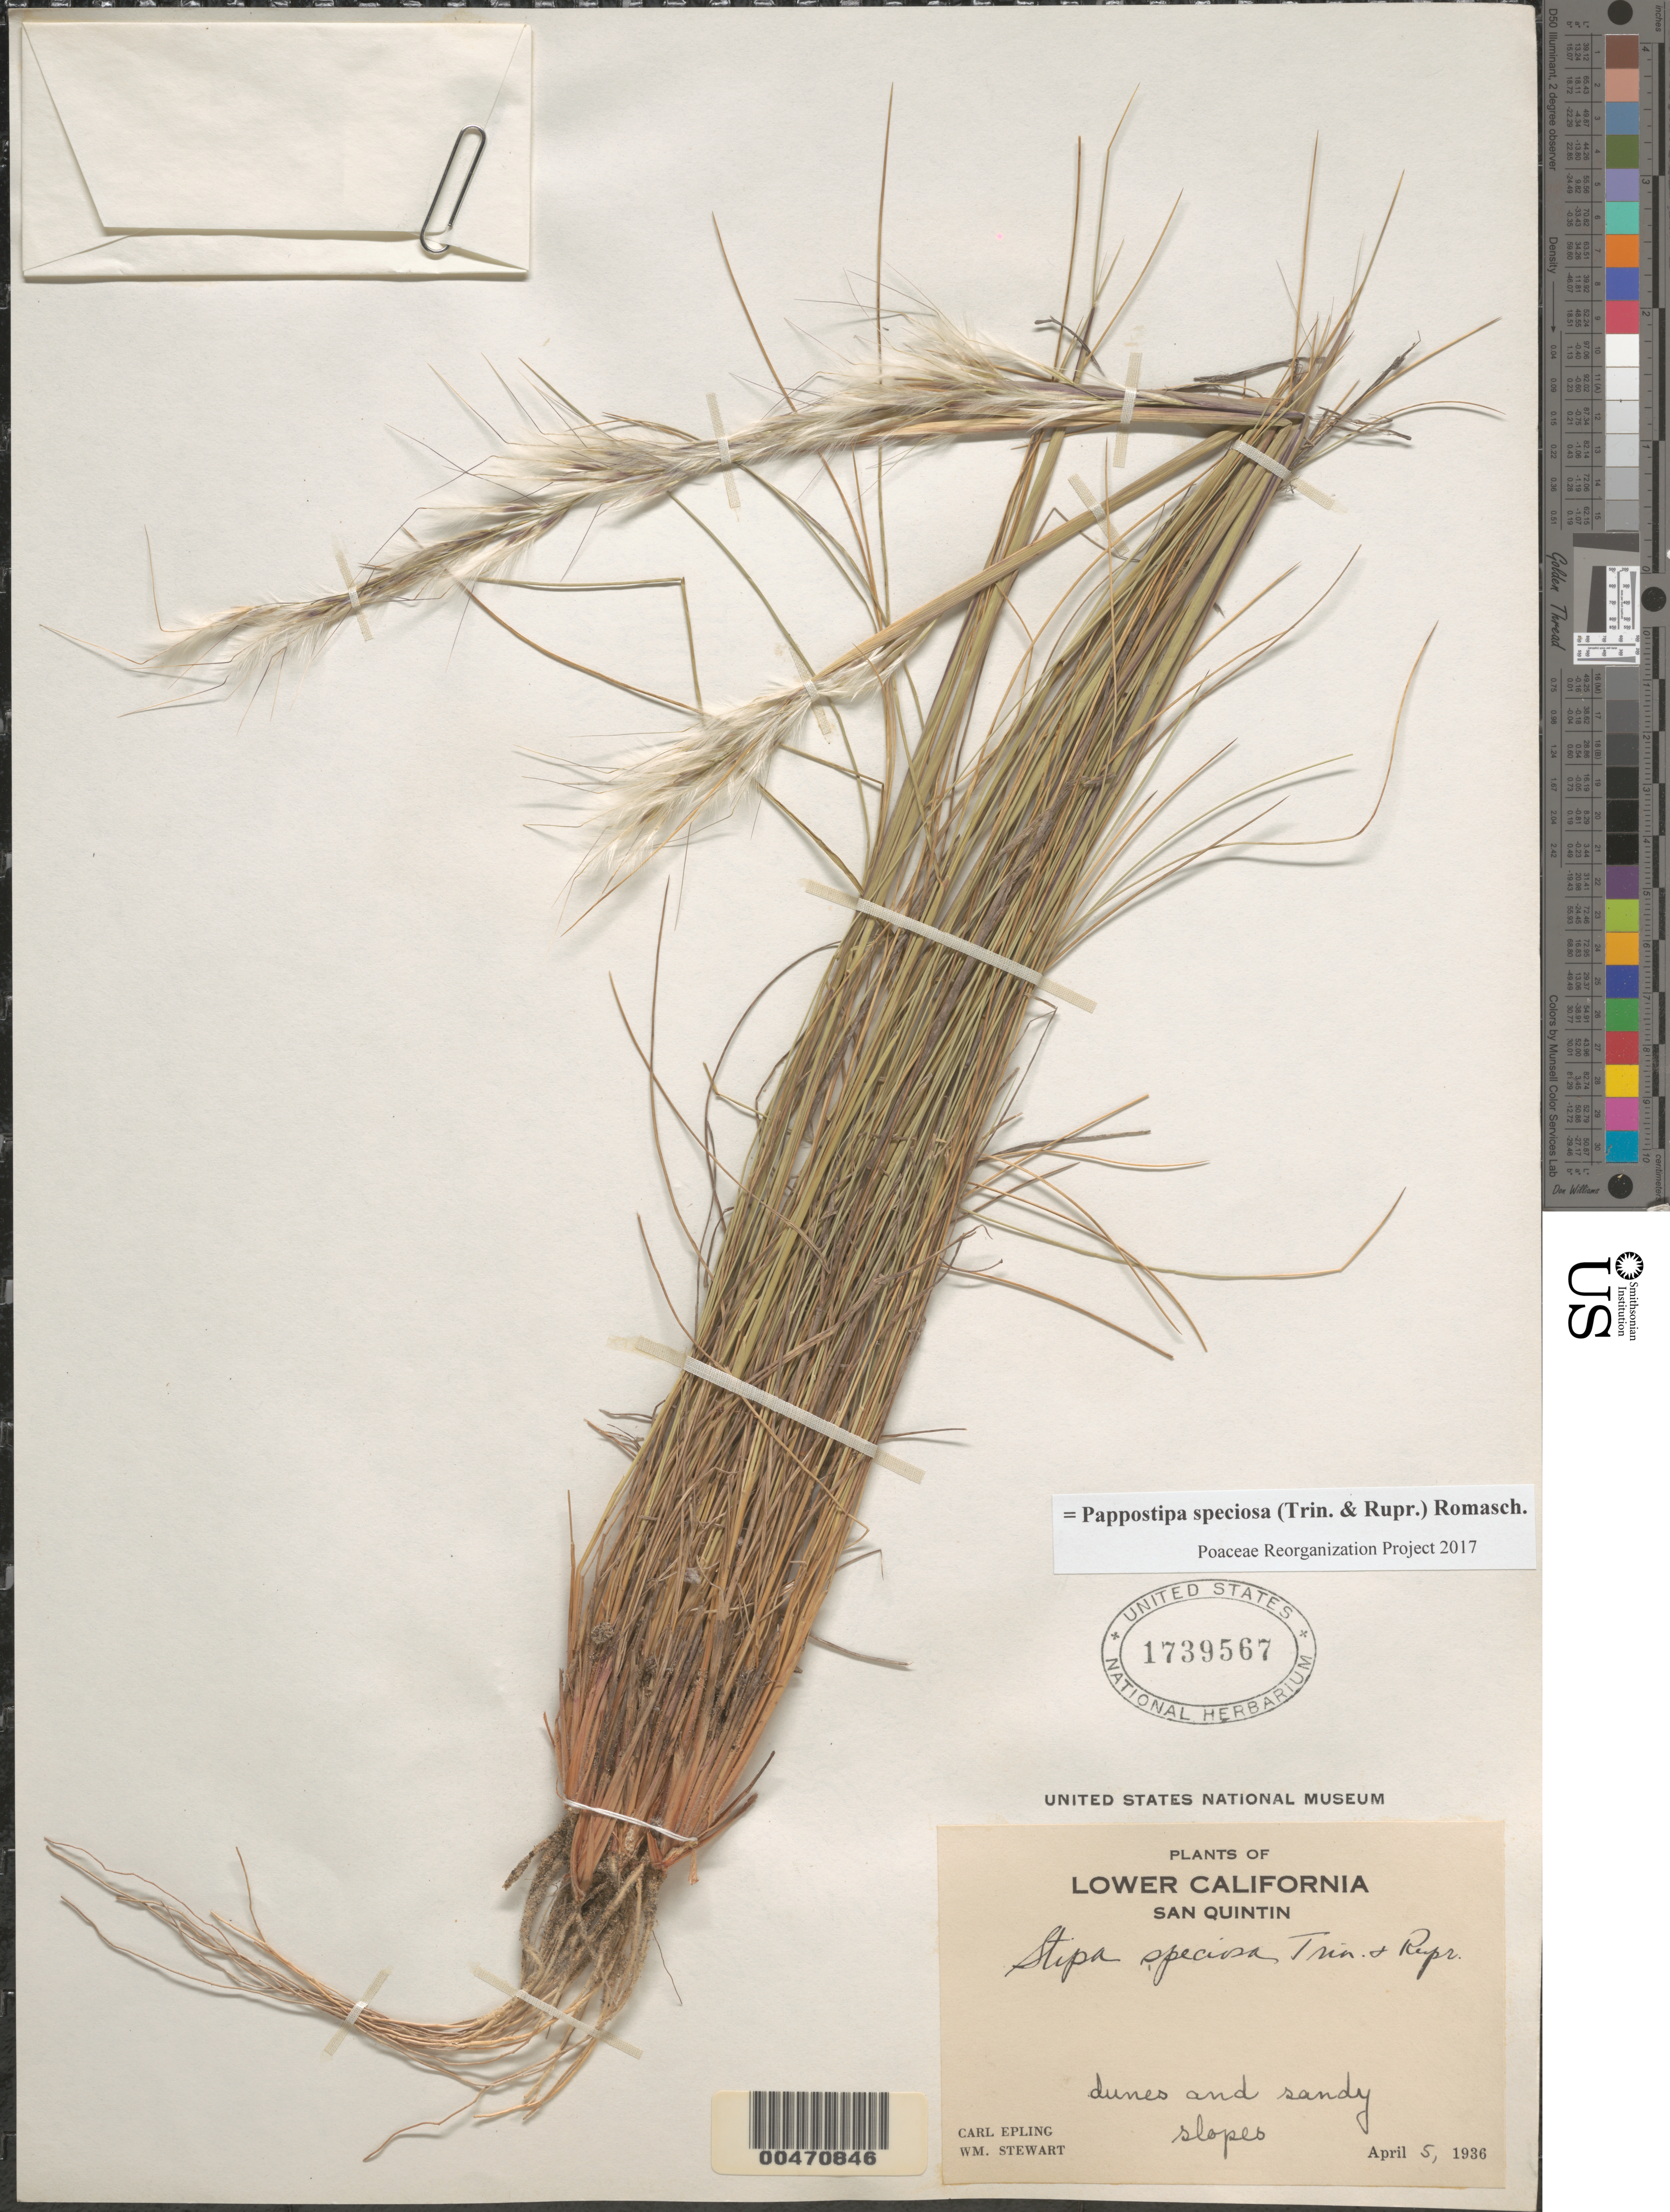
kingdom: Plantae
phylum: Tracheophyta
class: Liliopsida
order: Poales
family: Poaceae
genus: Pappostipa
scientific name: Pappostipa speciosa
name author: (Trin. & Rupr.) Romasch.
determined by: Poaceae Reorganization Project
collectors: C. C. Epling & W. Stewart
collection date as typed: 5 Apr 1936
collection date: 1936-04-05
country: Mexico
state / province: Baja California Norte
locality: San Quintin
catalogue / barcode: US 1739567